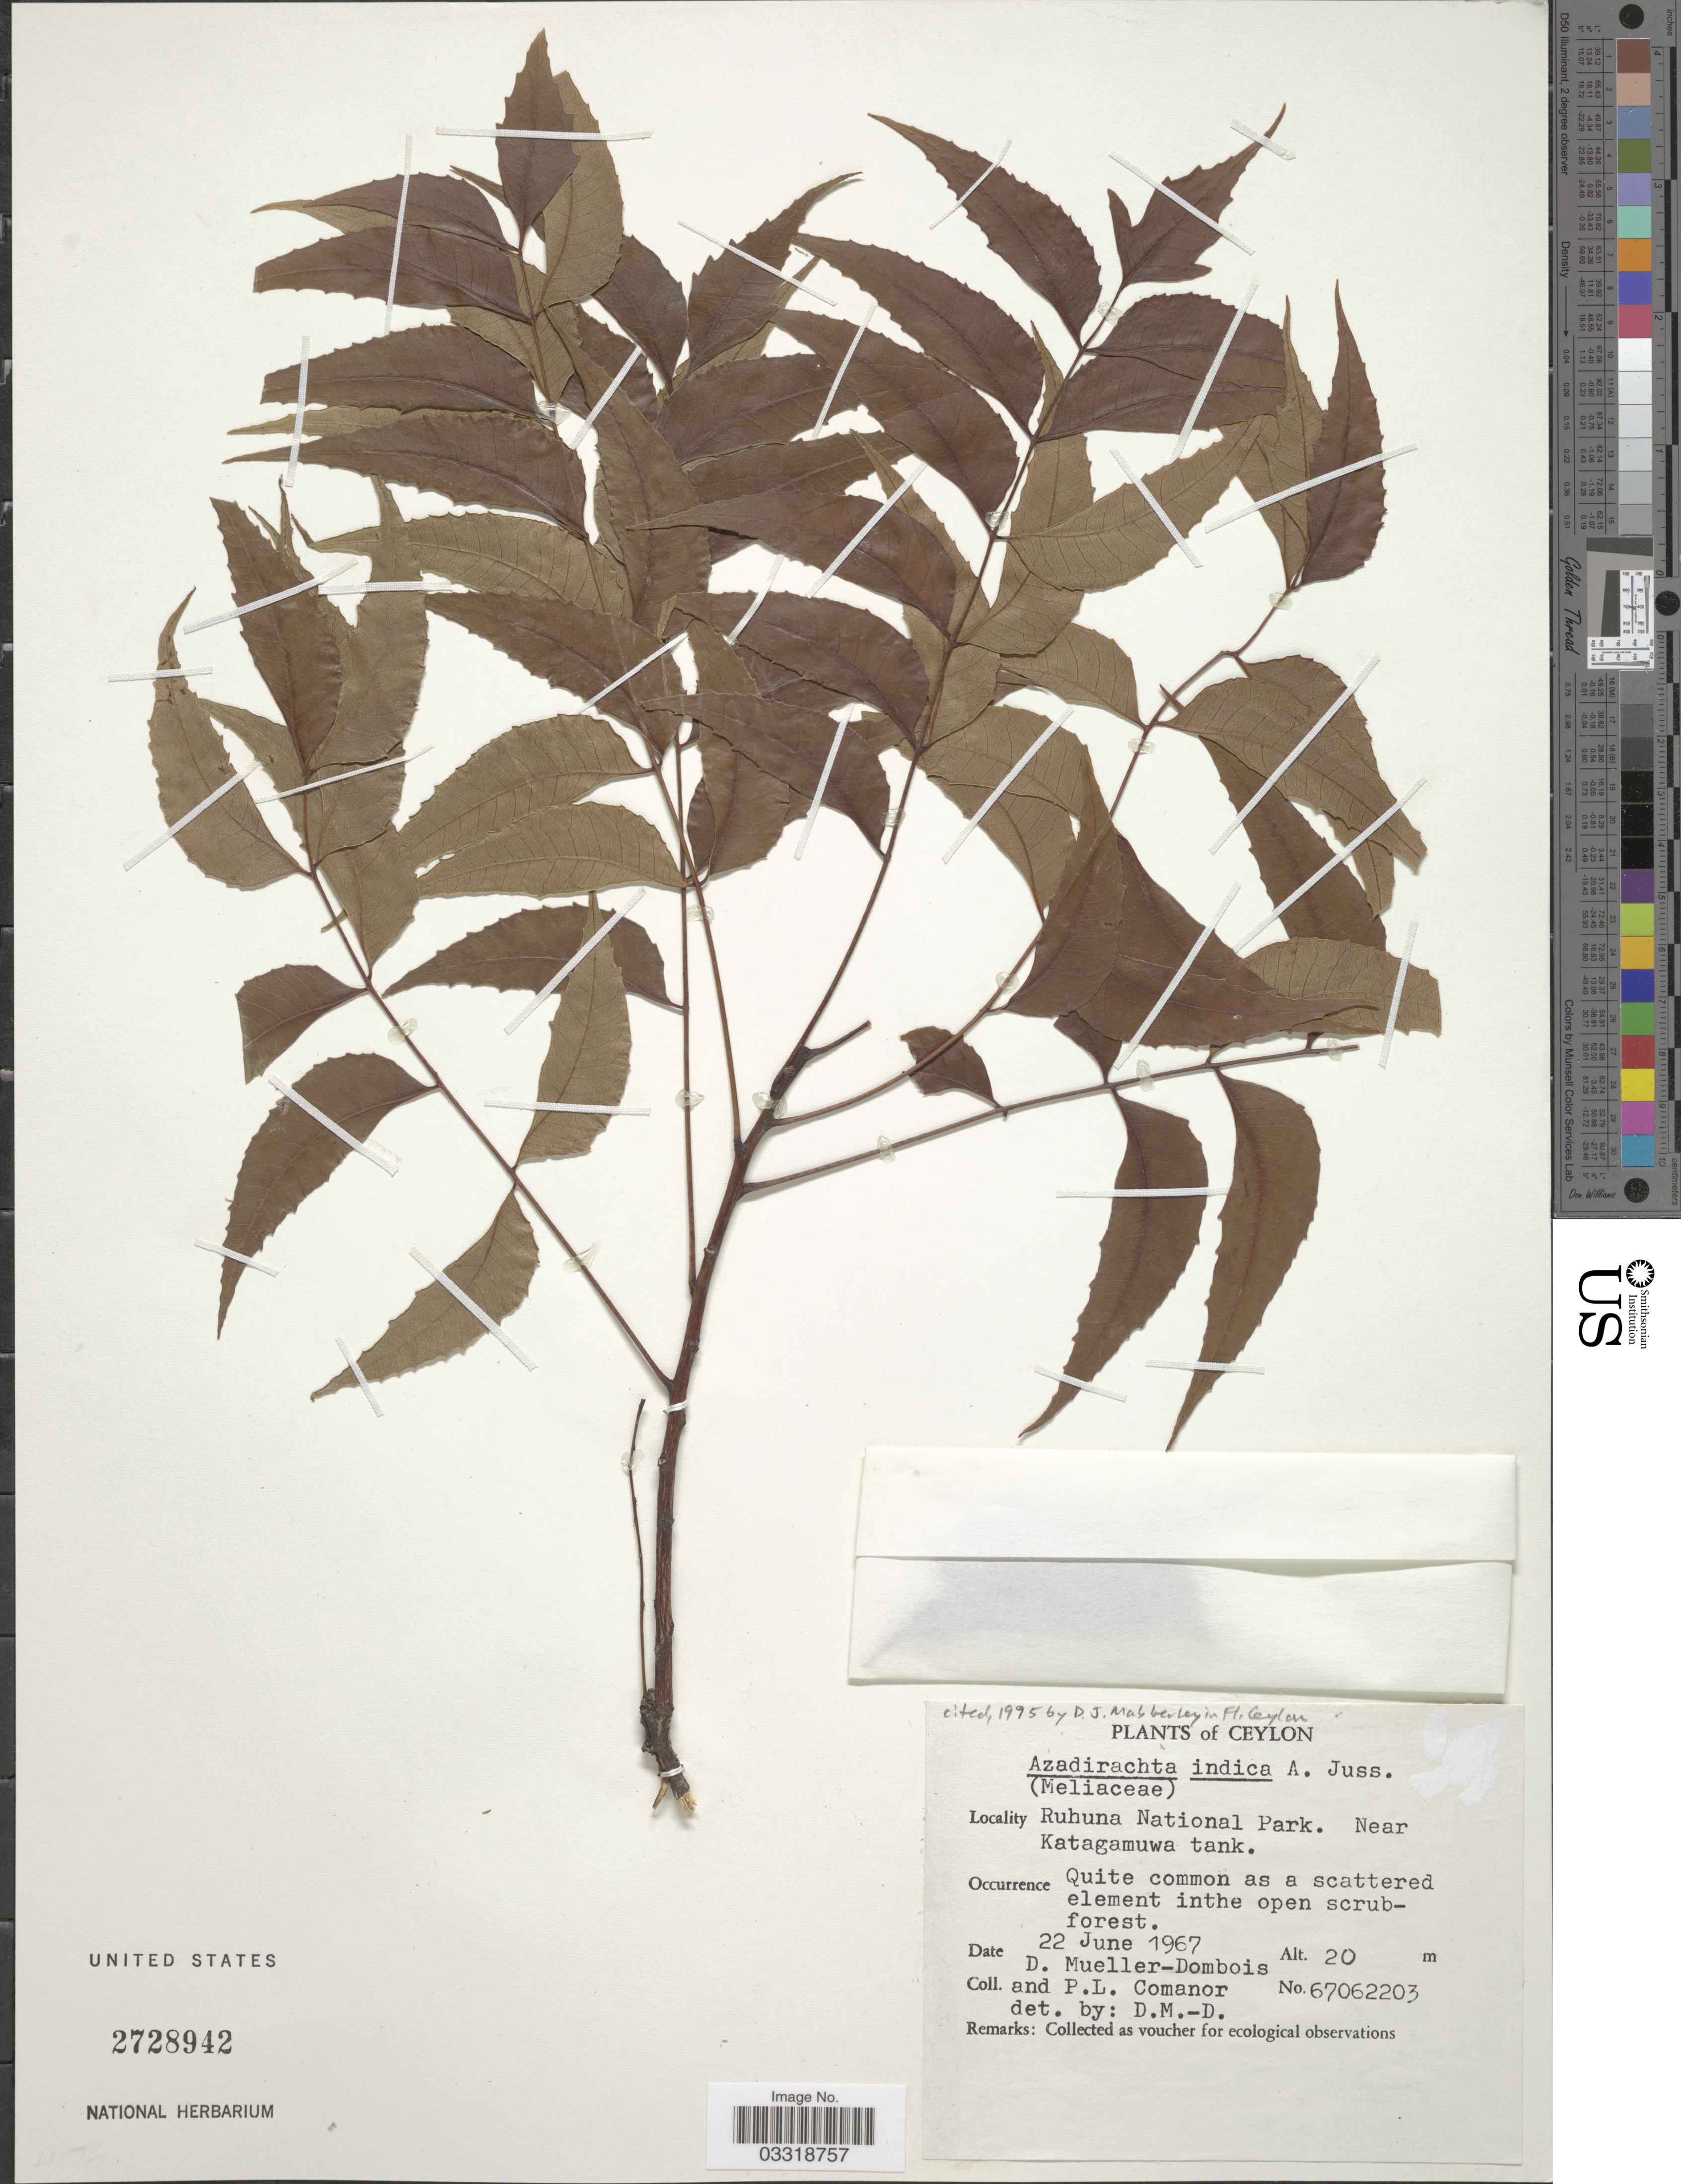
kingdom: Plantae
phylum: Tracheophyta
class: Magnoliopsida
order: Sapindales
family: Meliaceae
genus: Azadirachta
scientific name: Azadirachta indica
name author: A. Juss.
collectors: D. Mueller-Dombois & P. Comanor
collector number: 67062203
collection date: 1967-06-22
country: Sri Lanka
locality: Ceylon. Ruhuna National Park. Near Katagamuwa tank.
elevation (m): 20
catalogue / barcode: US 2728942